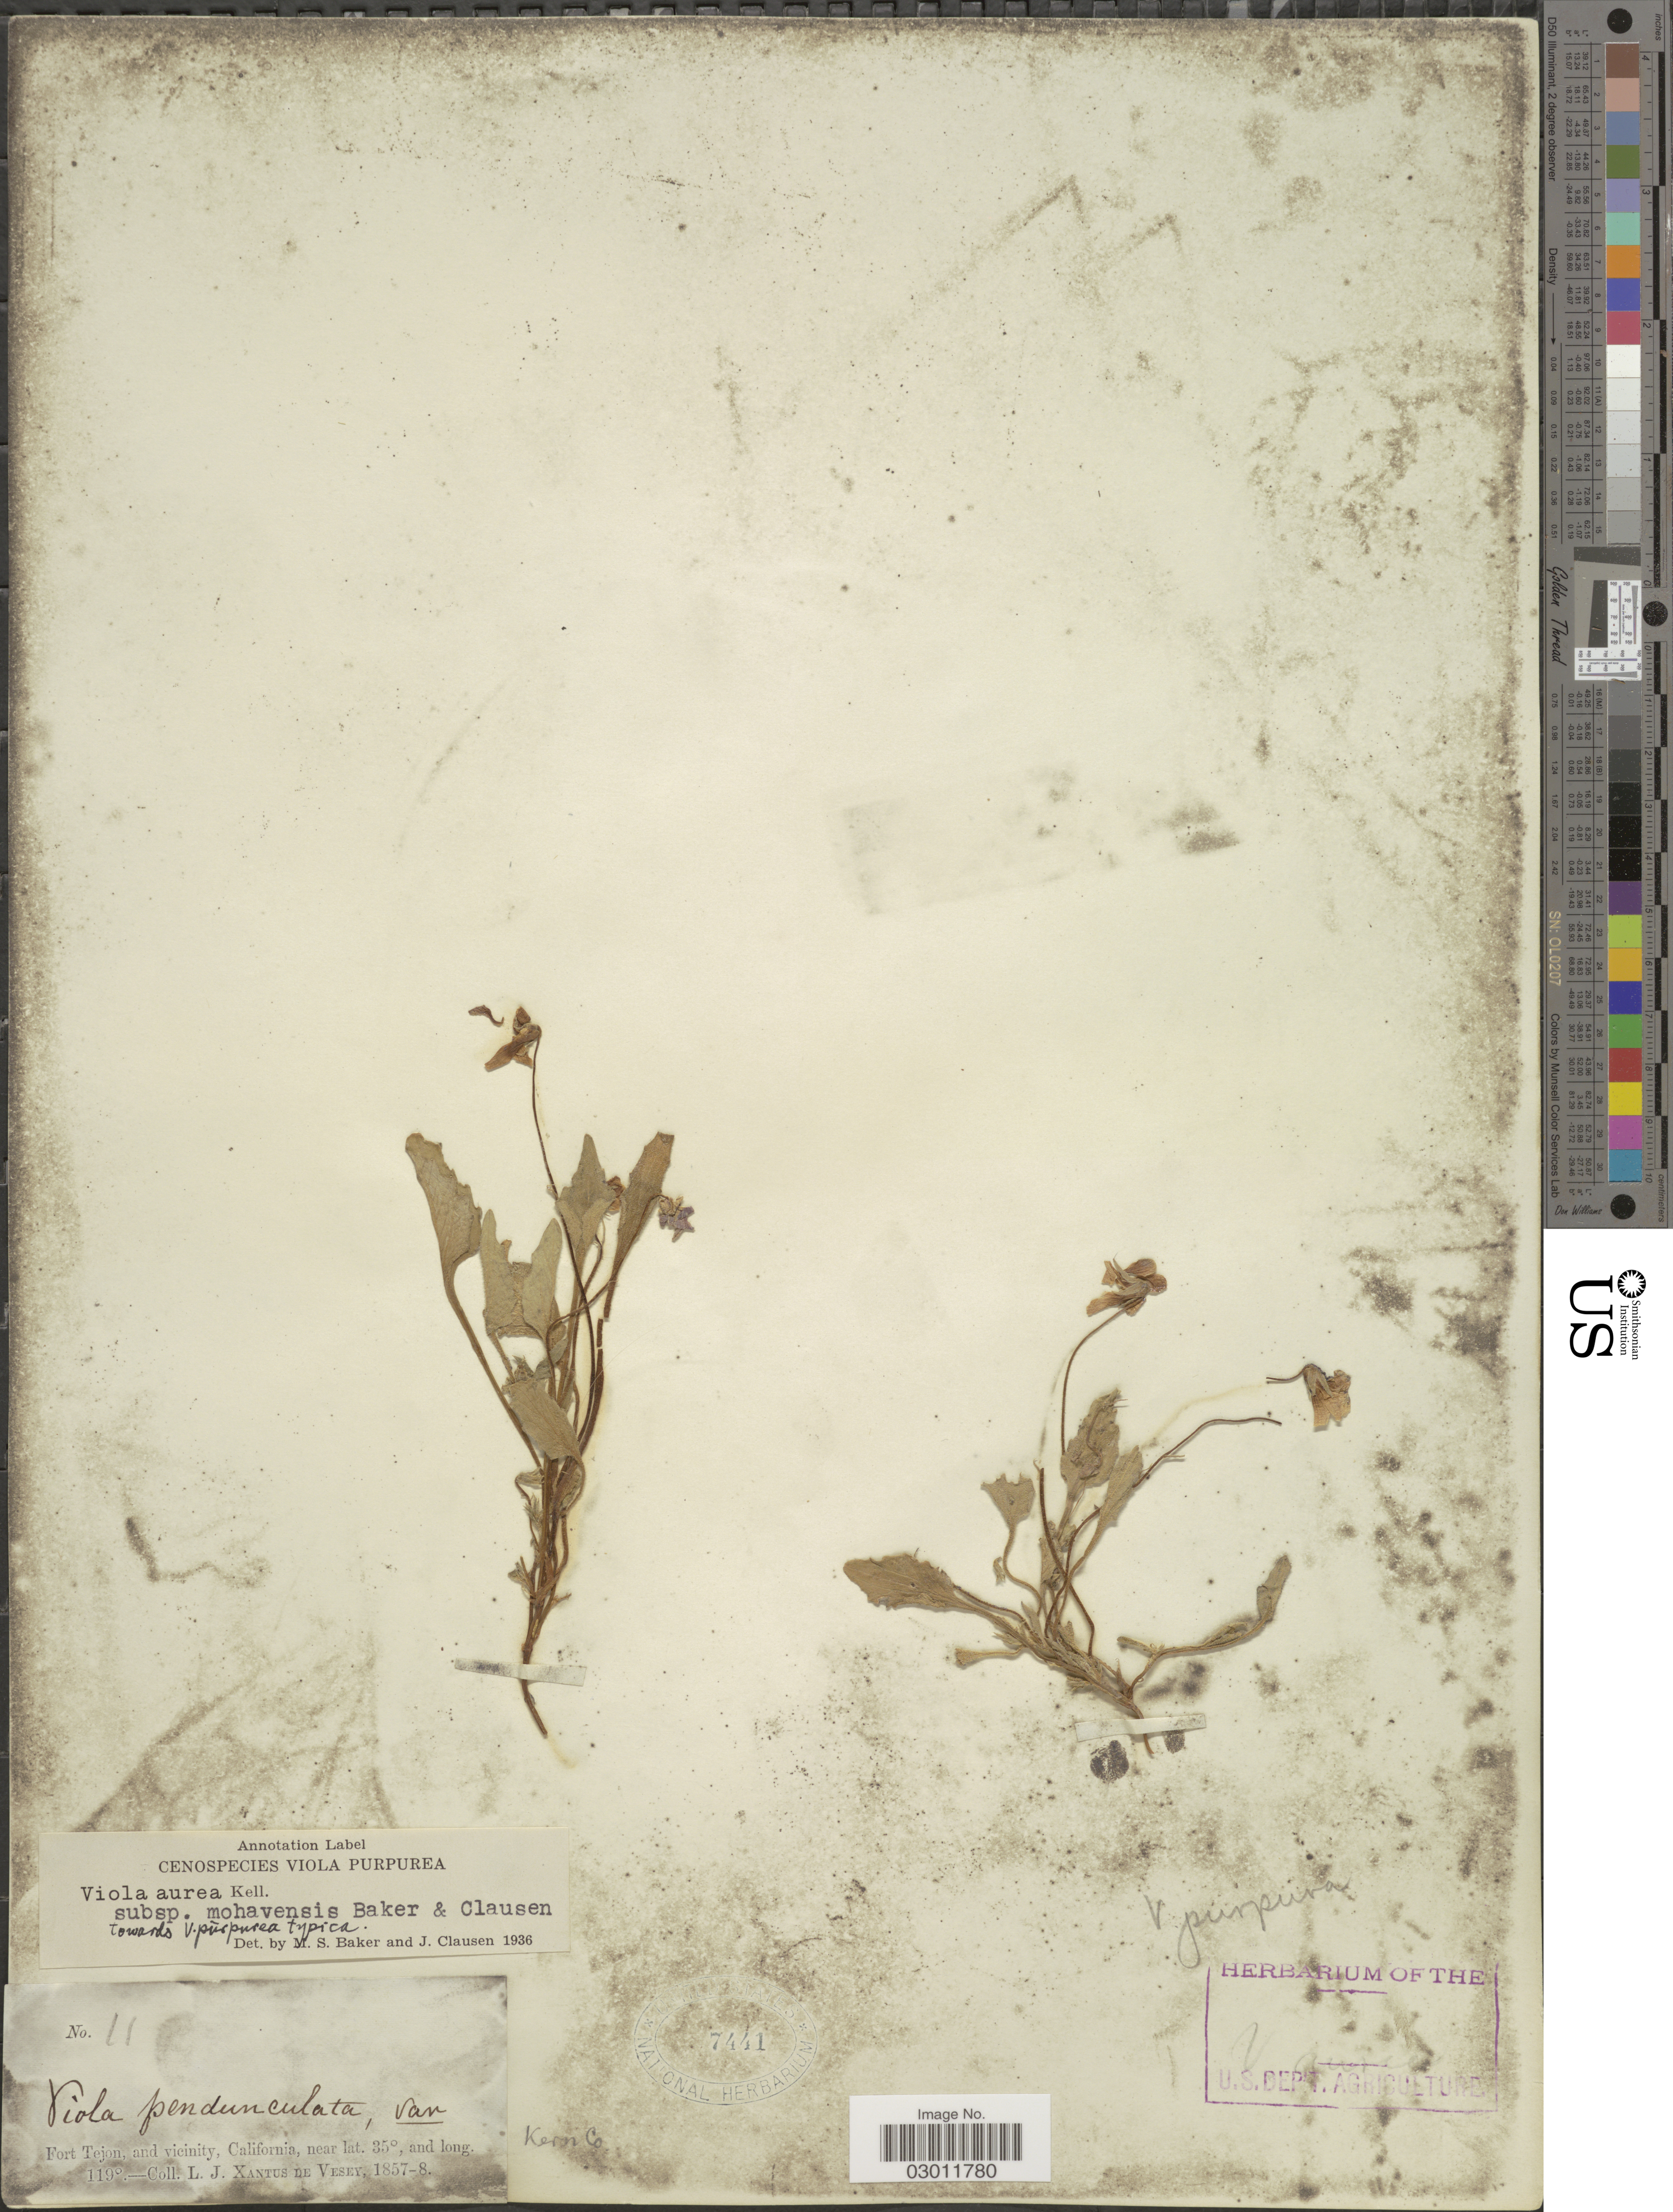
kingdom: Plantae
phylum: Tracheophyta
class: Magnoliopsida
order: Malpighiales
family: Violaceae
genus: Viola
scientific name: Viola aurea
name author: Kellogg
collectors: L. Xantus de Vesey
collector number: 11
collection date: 1857/1858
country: United States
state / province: California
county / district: Kern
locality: Fort Tejon and vicinity. Kern Co.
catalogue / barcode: US 7441